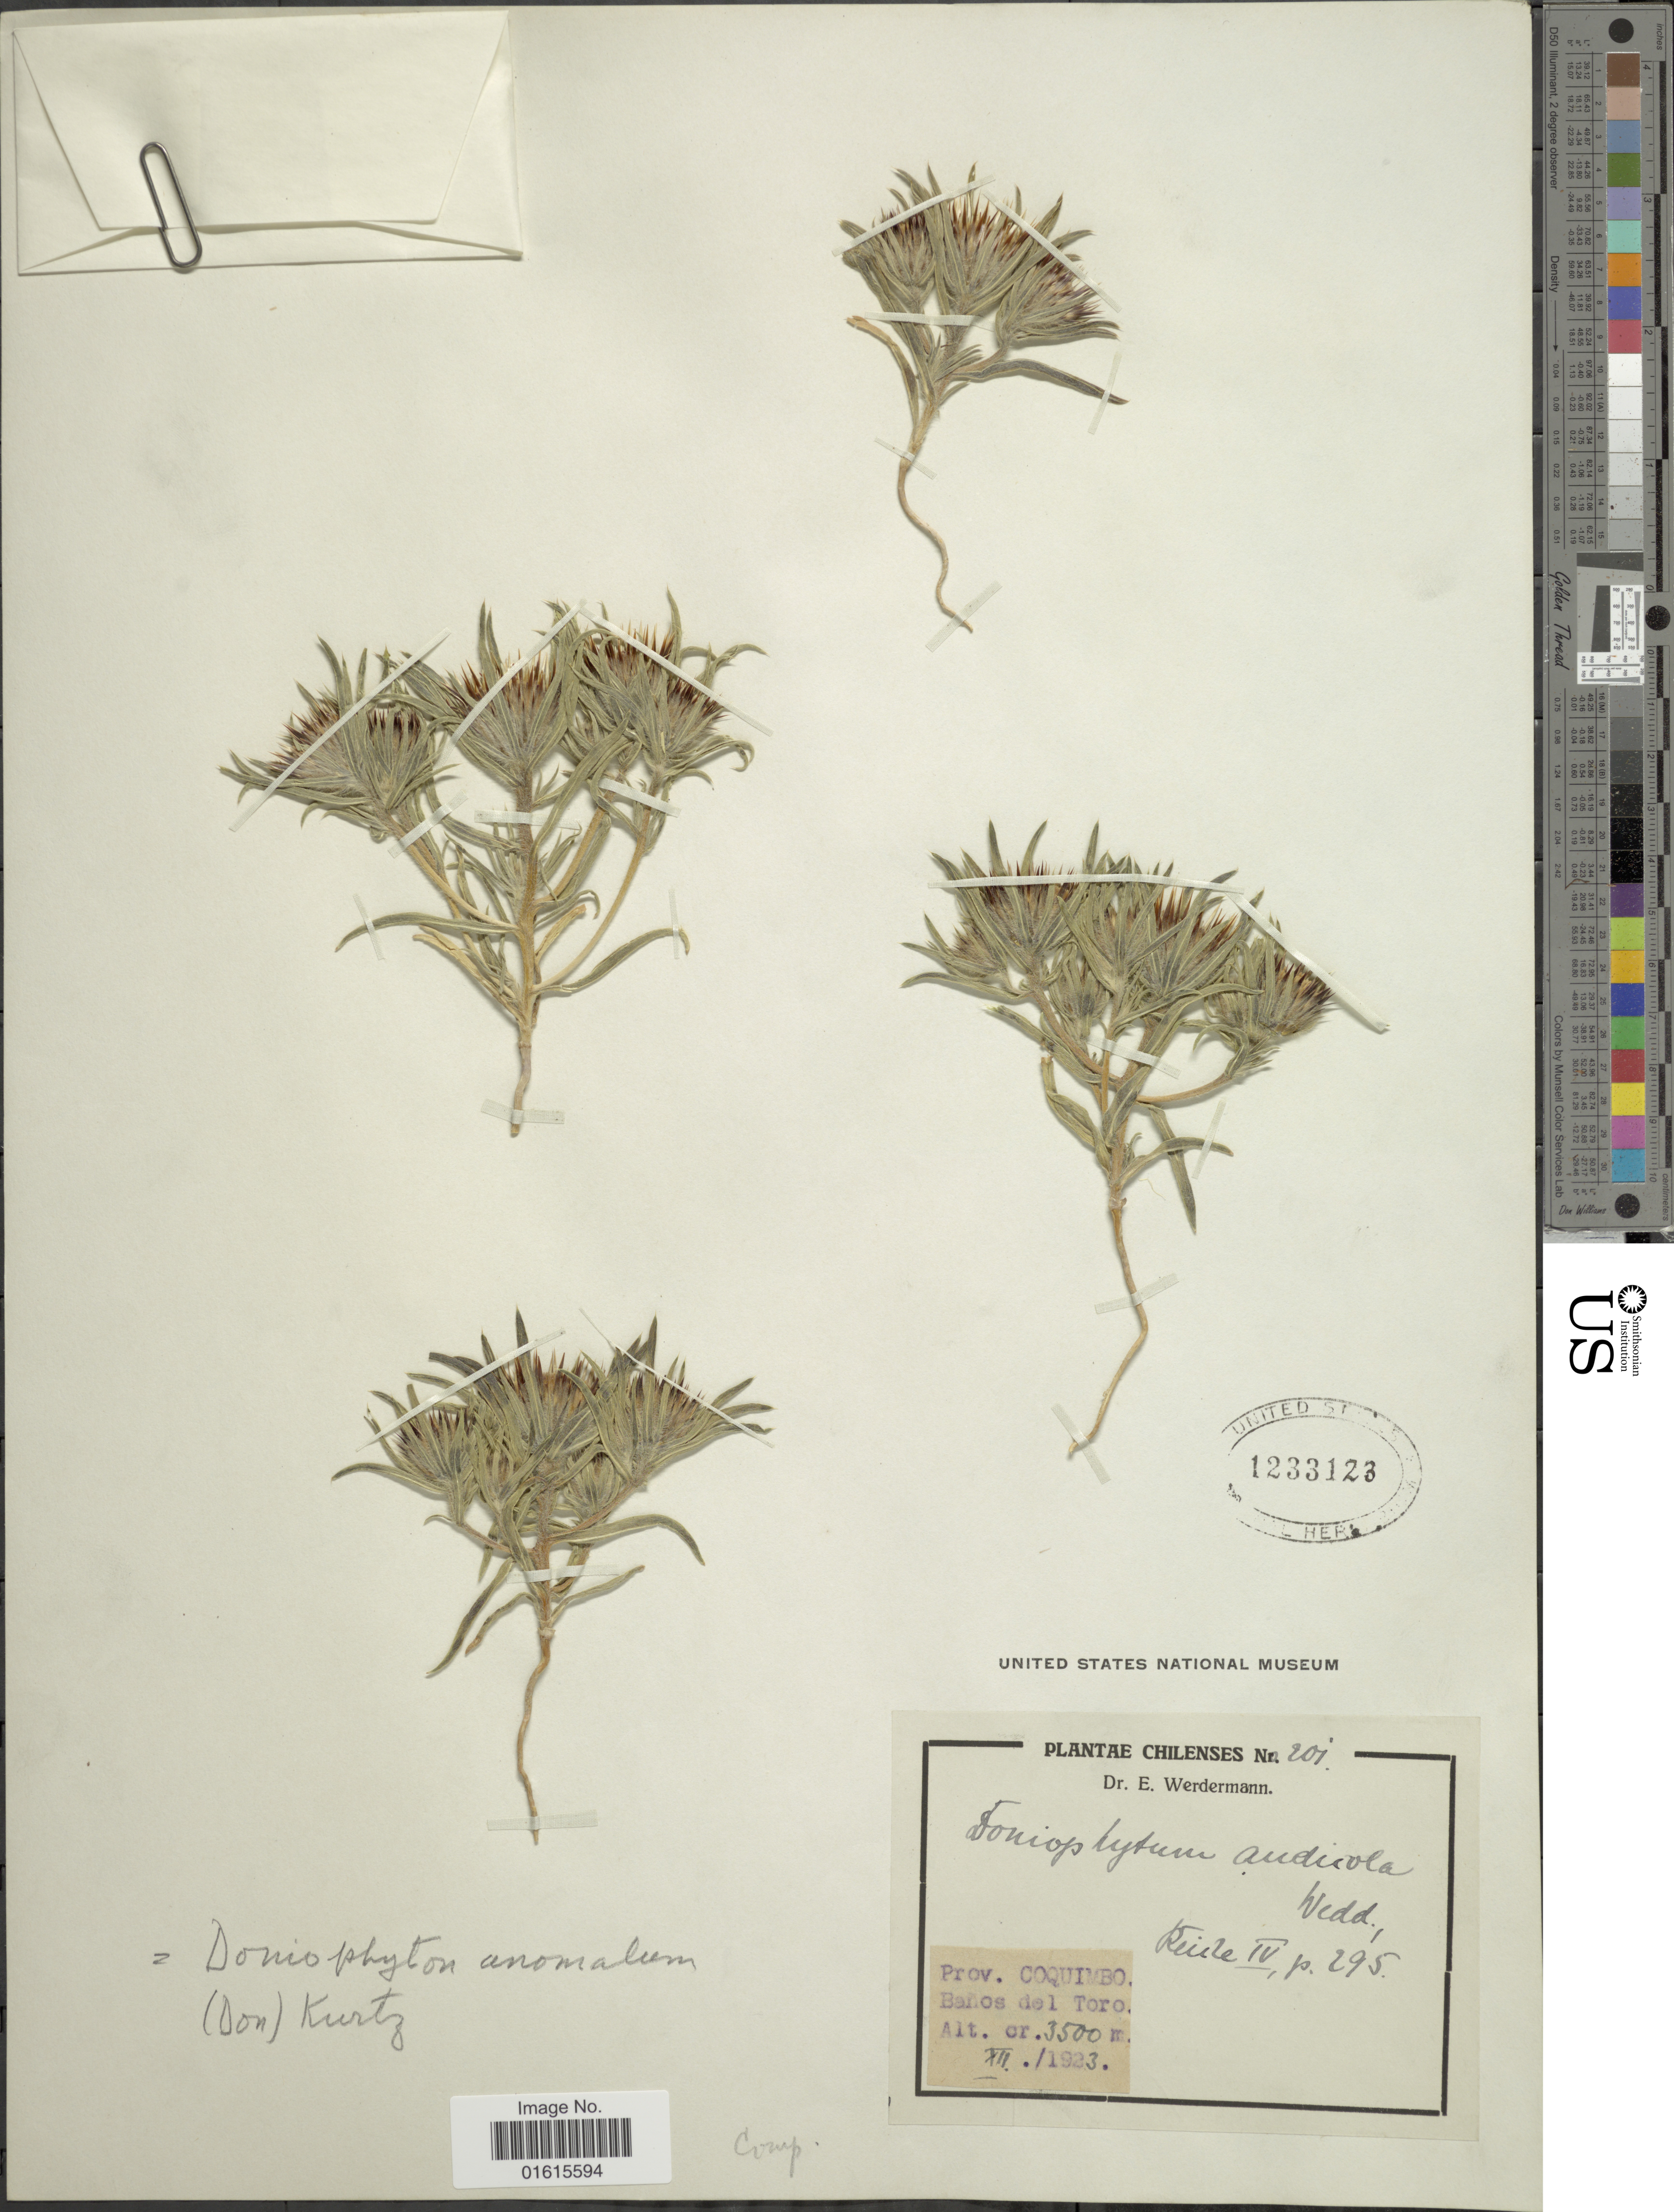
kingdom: Plantae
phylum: Tracheophyta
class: Magnoliopsida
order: Asterales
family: Asteraceae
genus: Doniophyton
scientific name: Doniophyton anomalum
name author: (D. Don) Kurtz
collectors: E. Werdermann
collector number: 201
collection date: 1923-12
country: Chile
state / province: Coquimbo (IV)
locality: Banos del Toro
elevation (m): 3500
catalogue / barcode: US 1233123